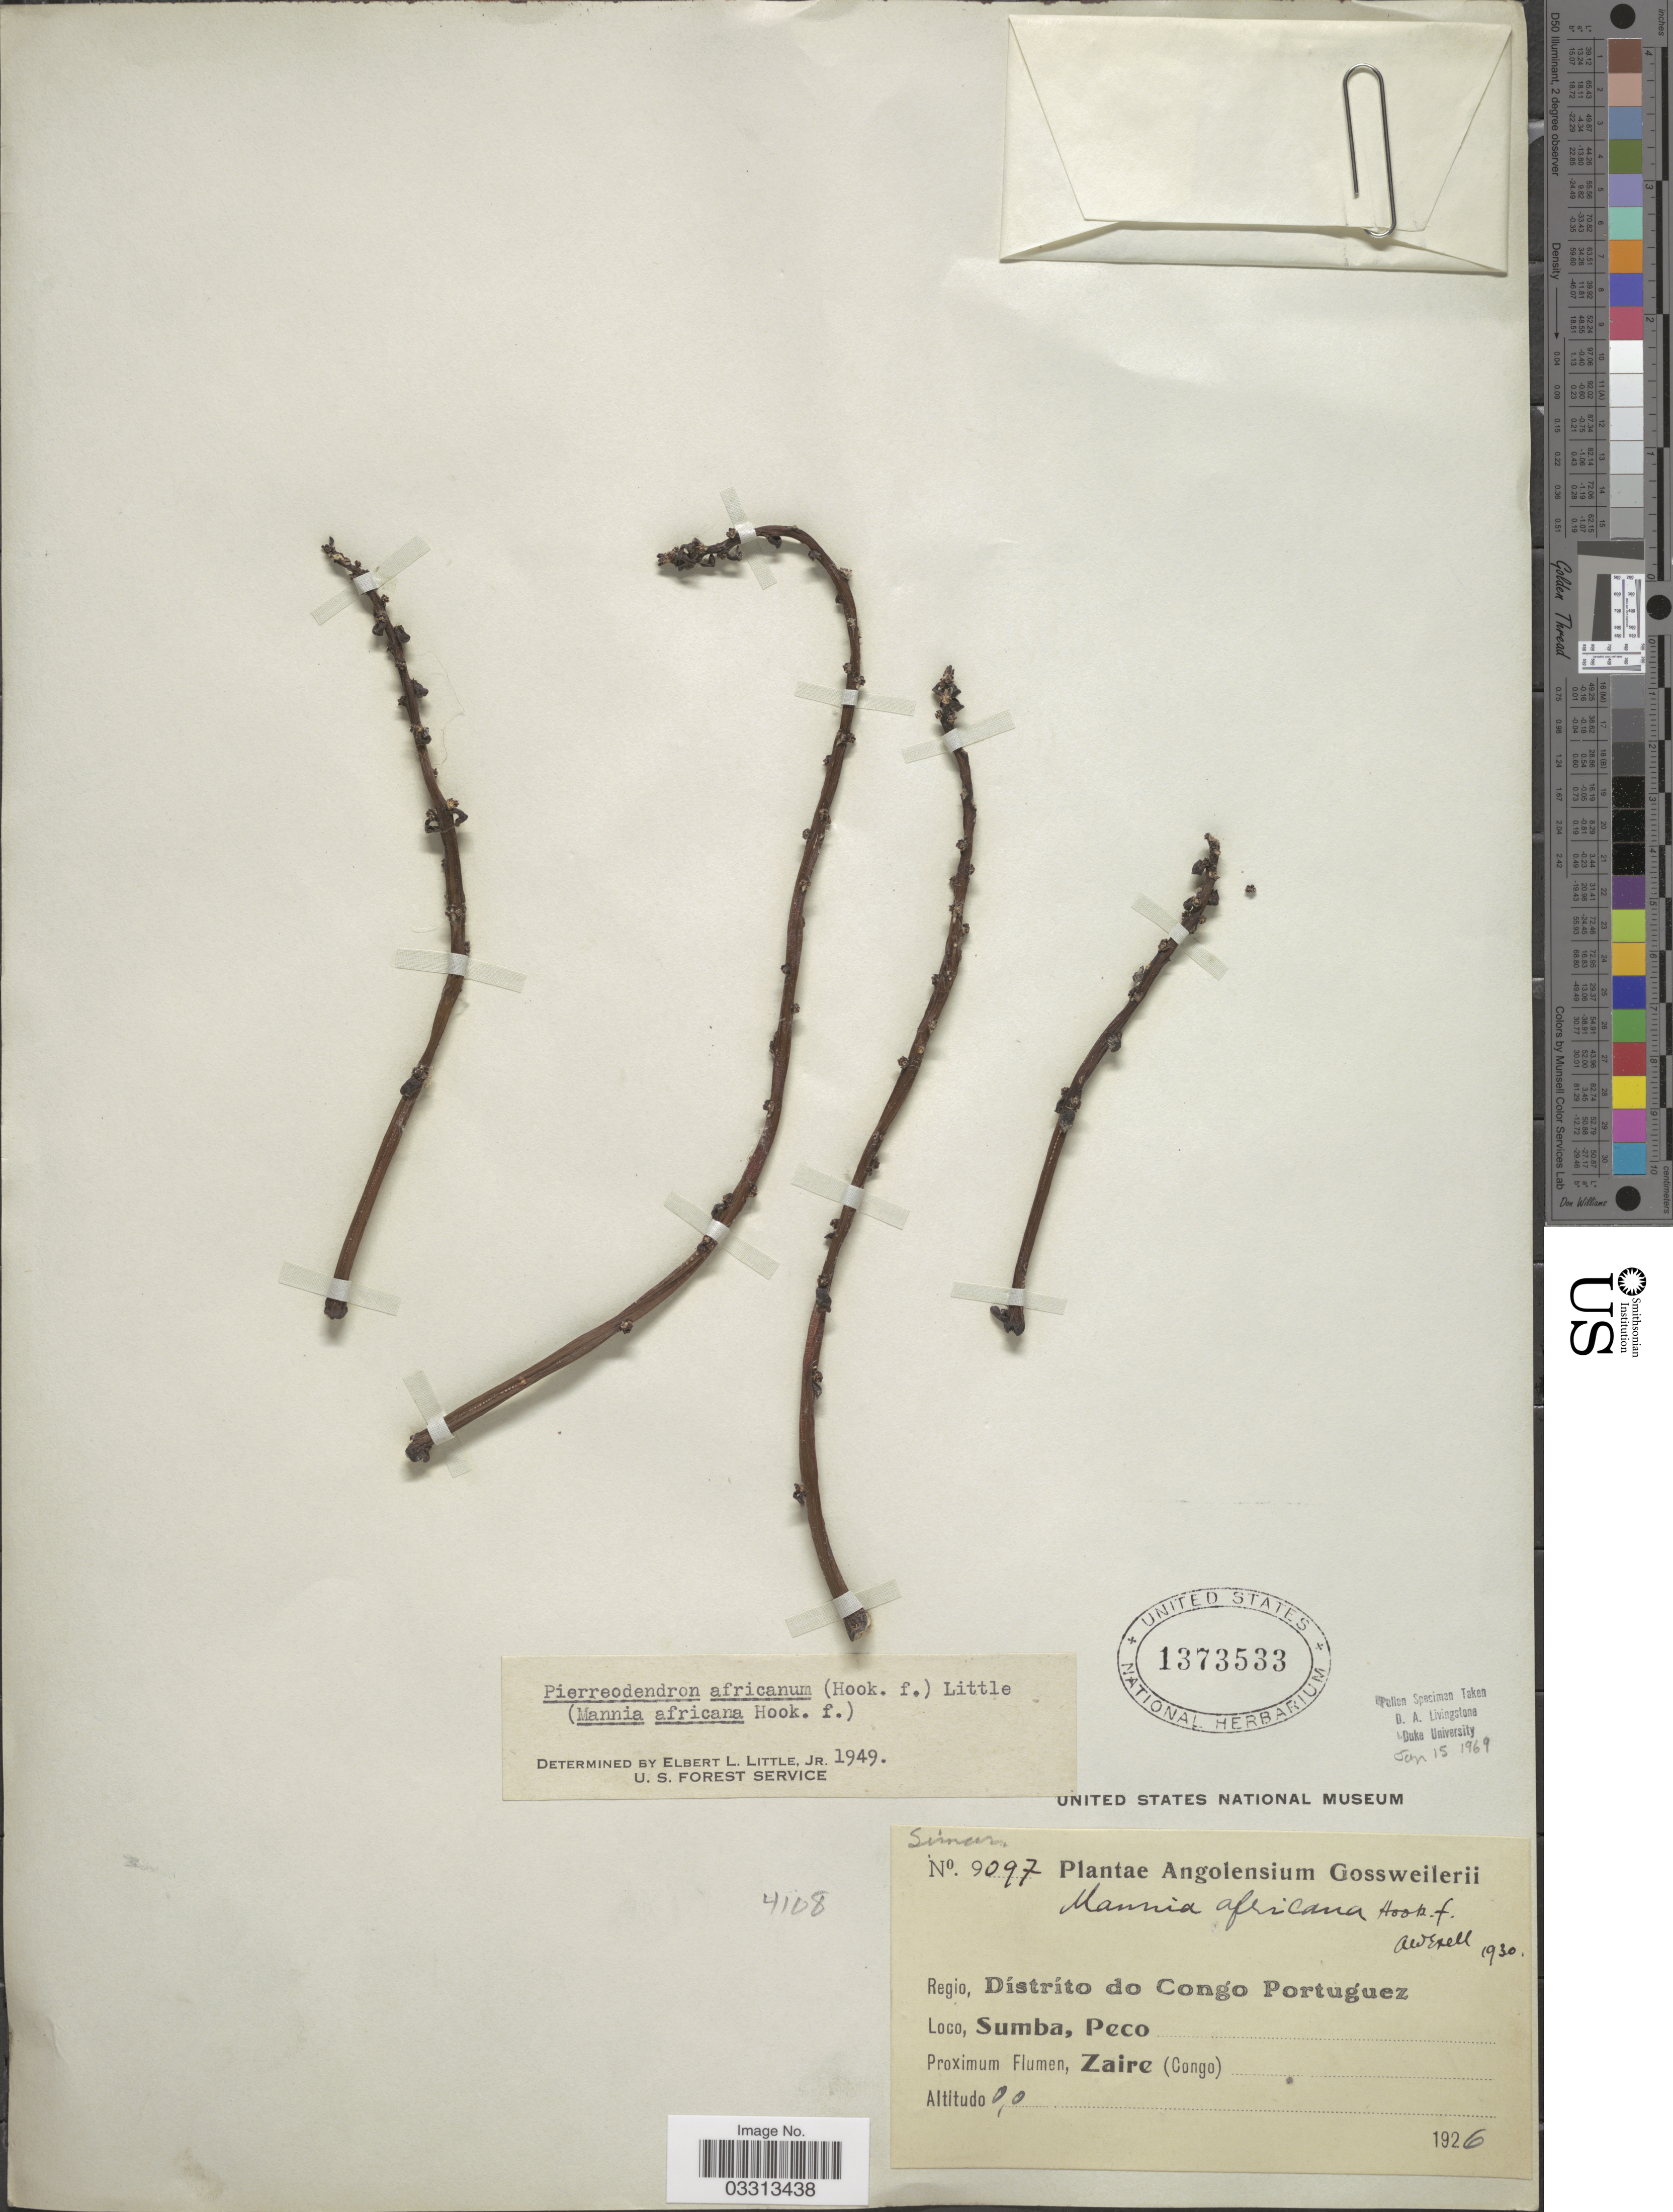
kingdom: Plantae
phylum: Tracheophyta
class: Magnoliopsida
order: Sapindales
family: Simaroubaceae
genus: Pierreodendron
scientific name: Pierreodendron africanum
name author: (Hook. f.) Little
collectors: -. Gossweiler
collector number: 9097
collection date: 1926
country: Angola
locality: Regio, Dístríto de Congo Portuguez. Sumba, Peco. Zaire (Congo).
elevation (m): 0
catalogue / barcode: US 1373533